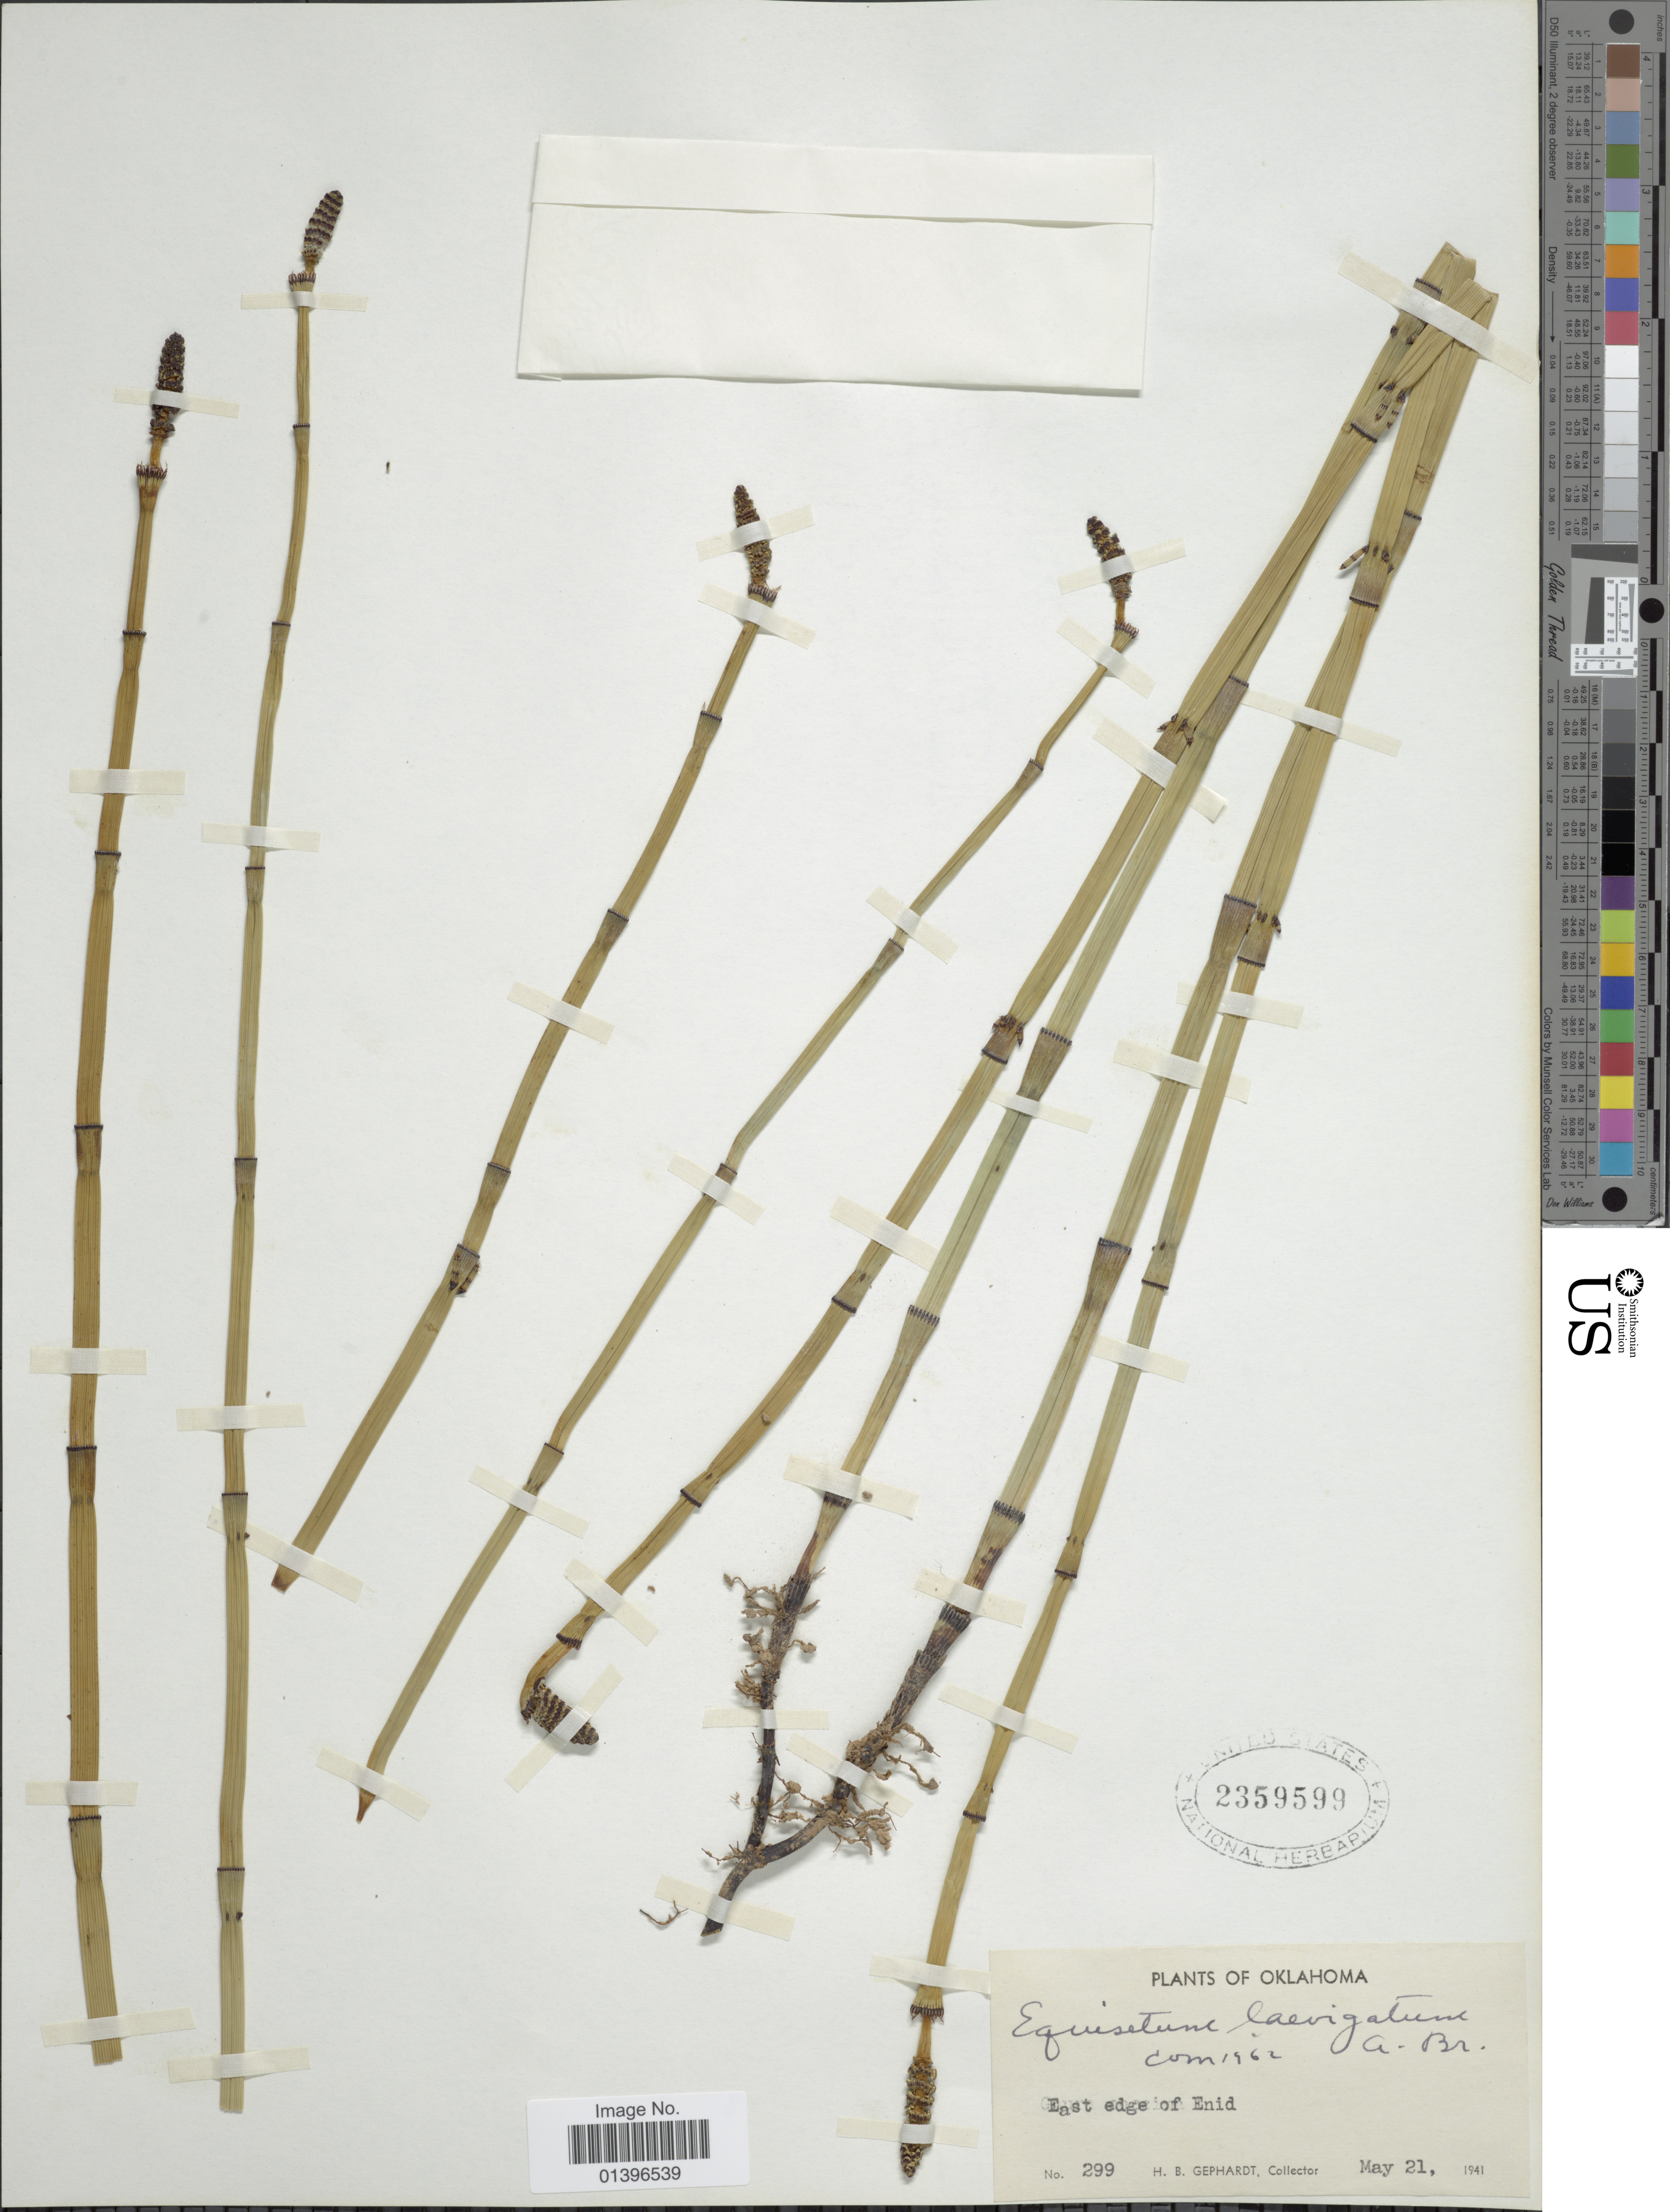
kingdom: Plantae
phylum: Tracheophyta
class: Polypodiopsida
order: Equisetales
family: Equisetaceae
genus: Equisetum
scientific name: Equisetum laevigatum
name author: A. Braun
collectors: H. Gephardt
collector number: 299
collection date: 1941-05-21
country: United States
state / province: Oklahoma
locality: East of edge of Enid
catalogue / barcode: US 2359599